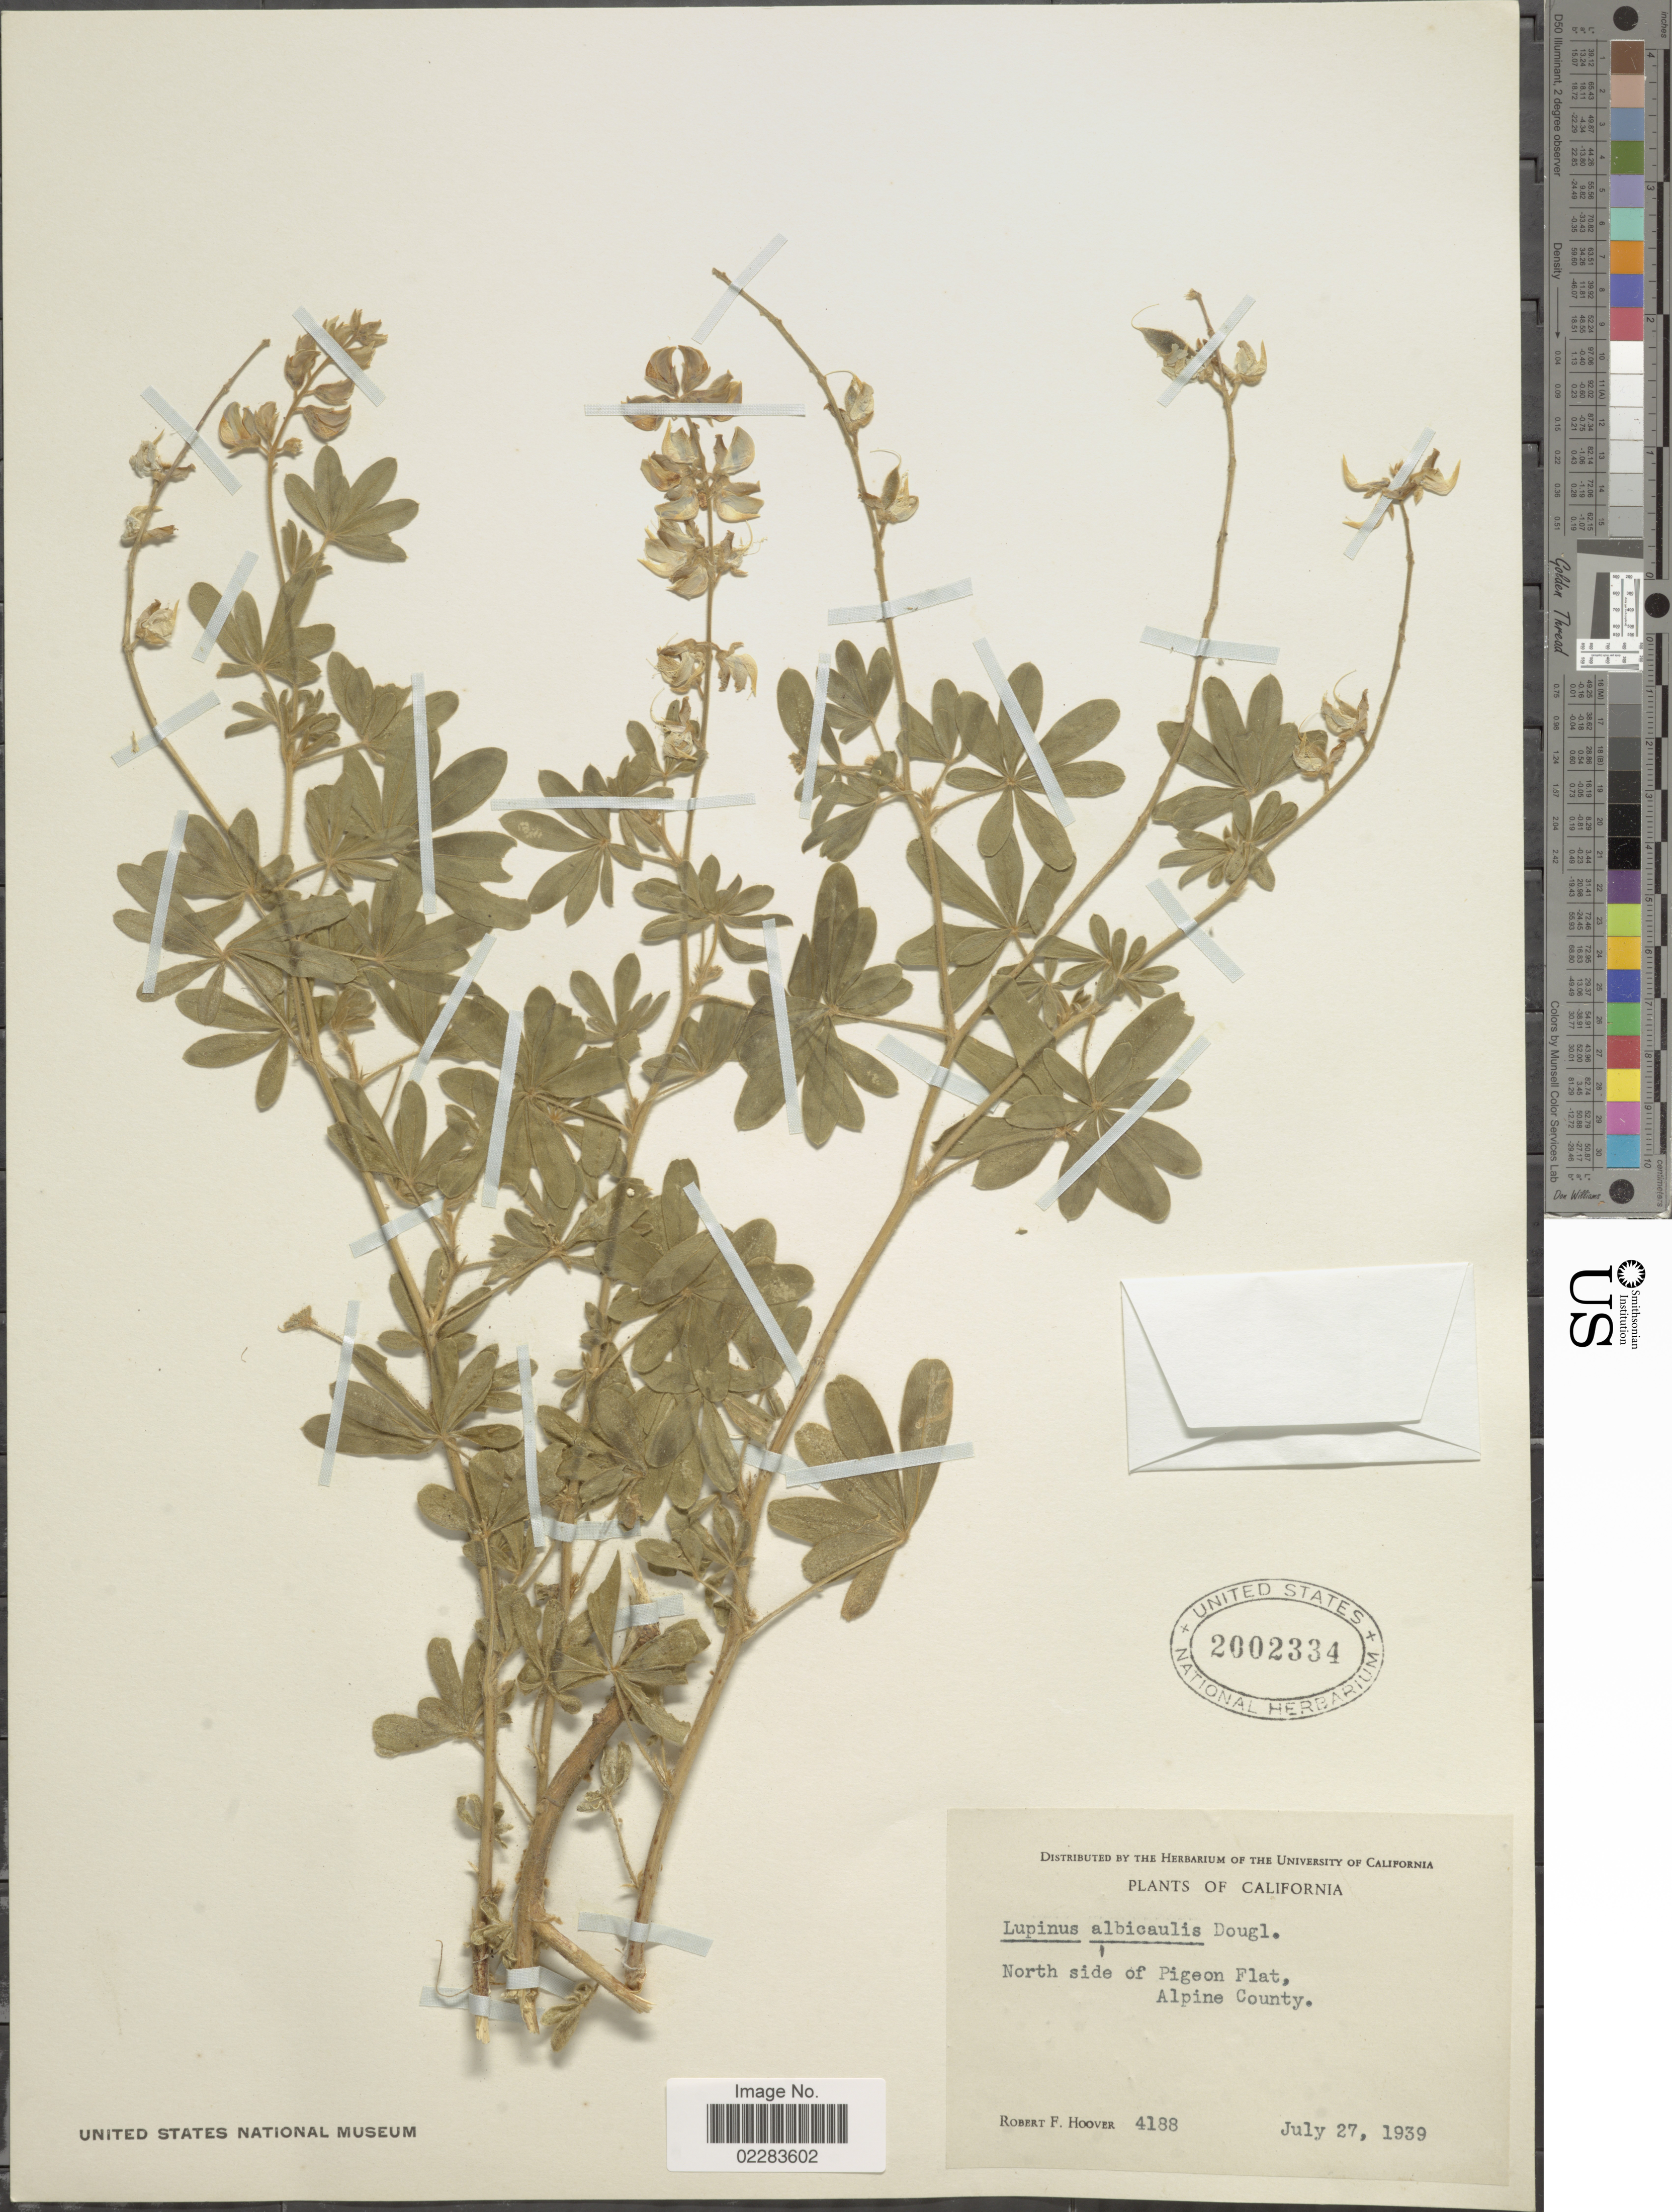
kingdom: Plantae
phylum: Tracheophyta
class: Magnoliopsida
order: Fabales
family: Fabaceae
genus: Lupinus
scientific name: Lupinus albicaulis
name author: Douglas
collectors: R. F. Hoover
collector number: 4188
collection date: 1939-07-27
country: United States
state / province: California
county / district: Alpine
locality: North side of Pigeon Flat, Alpine County.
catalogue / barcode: US 2002334